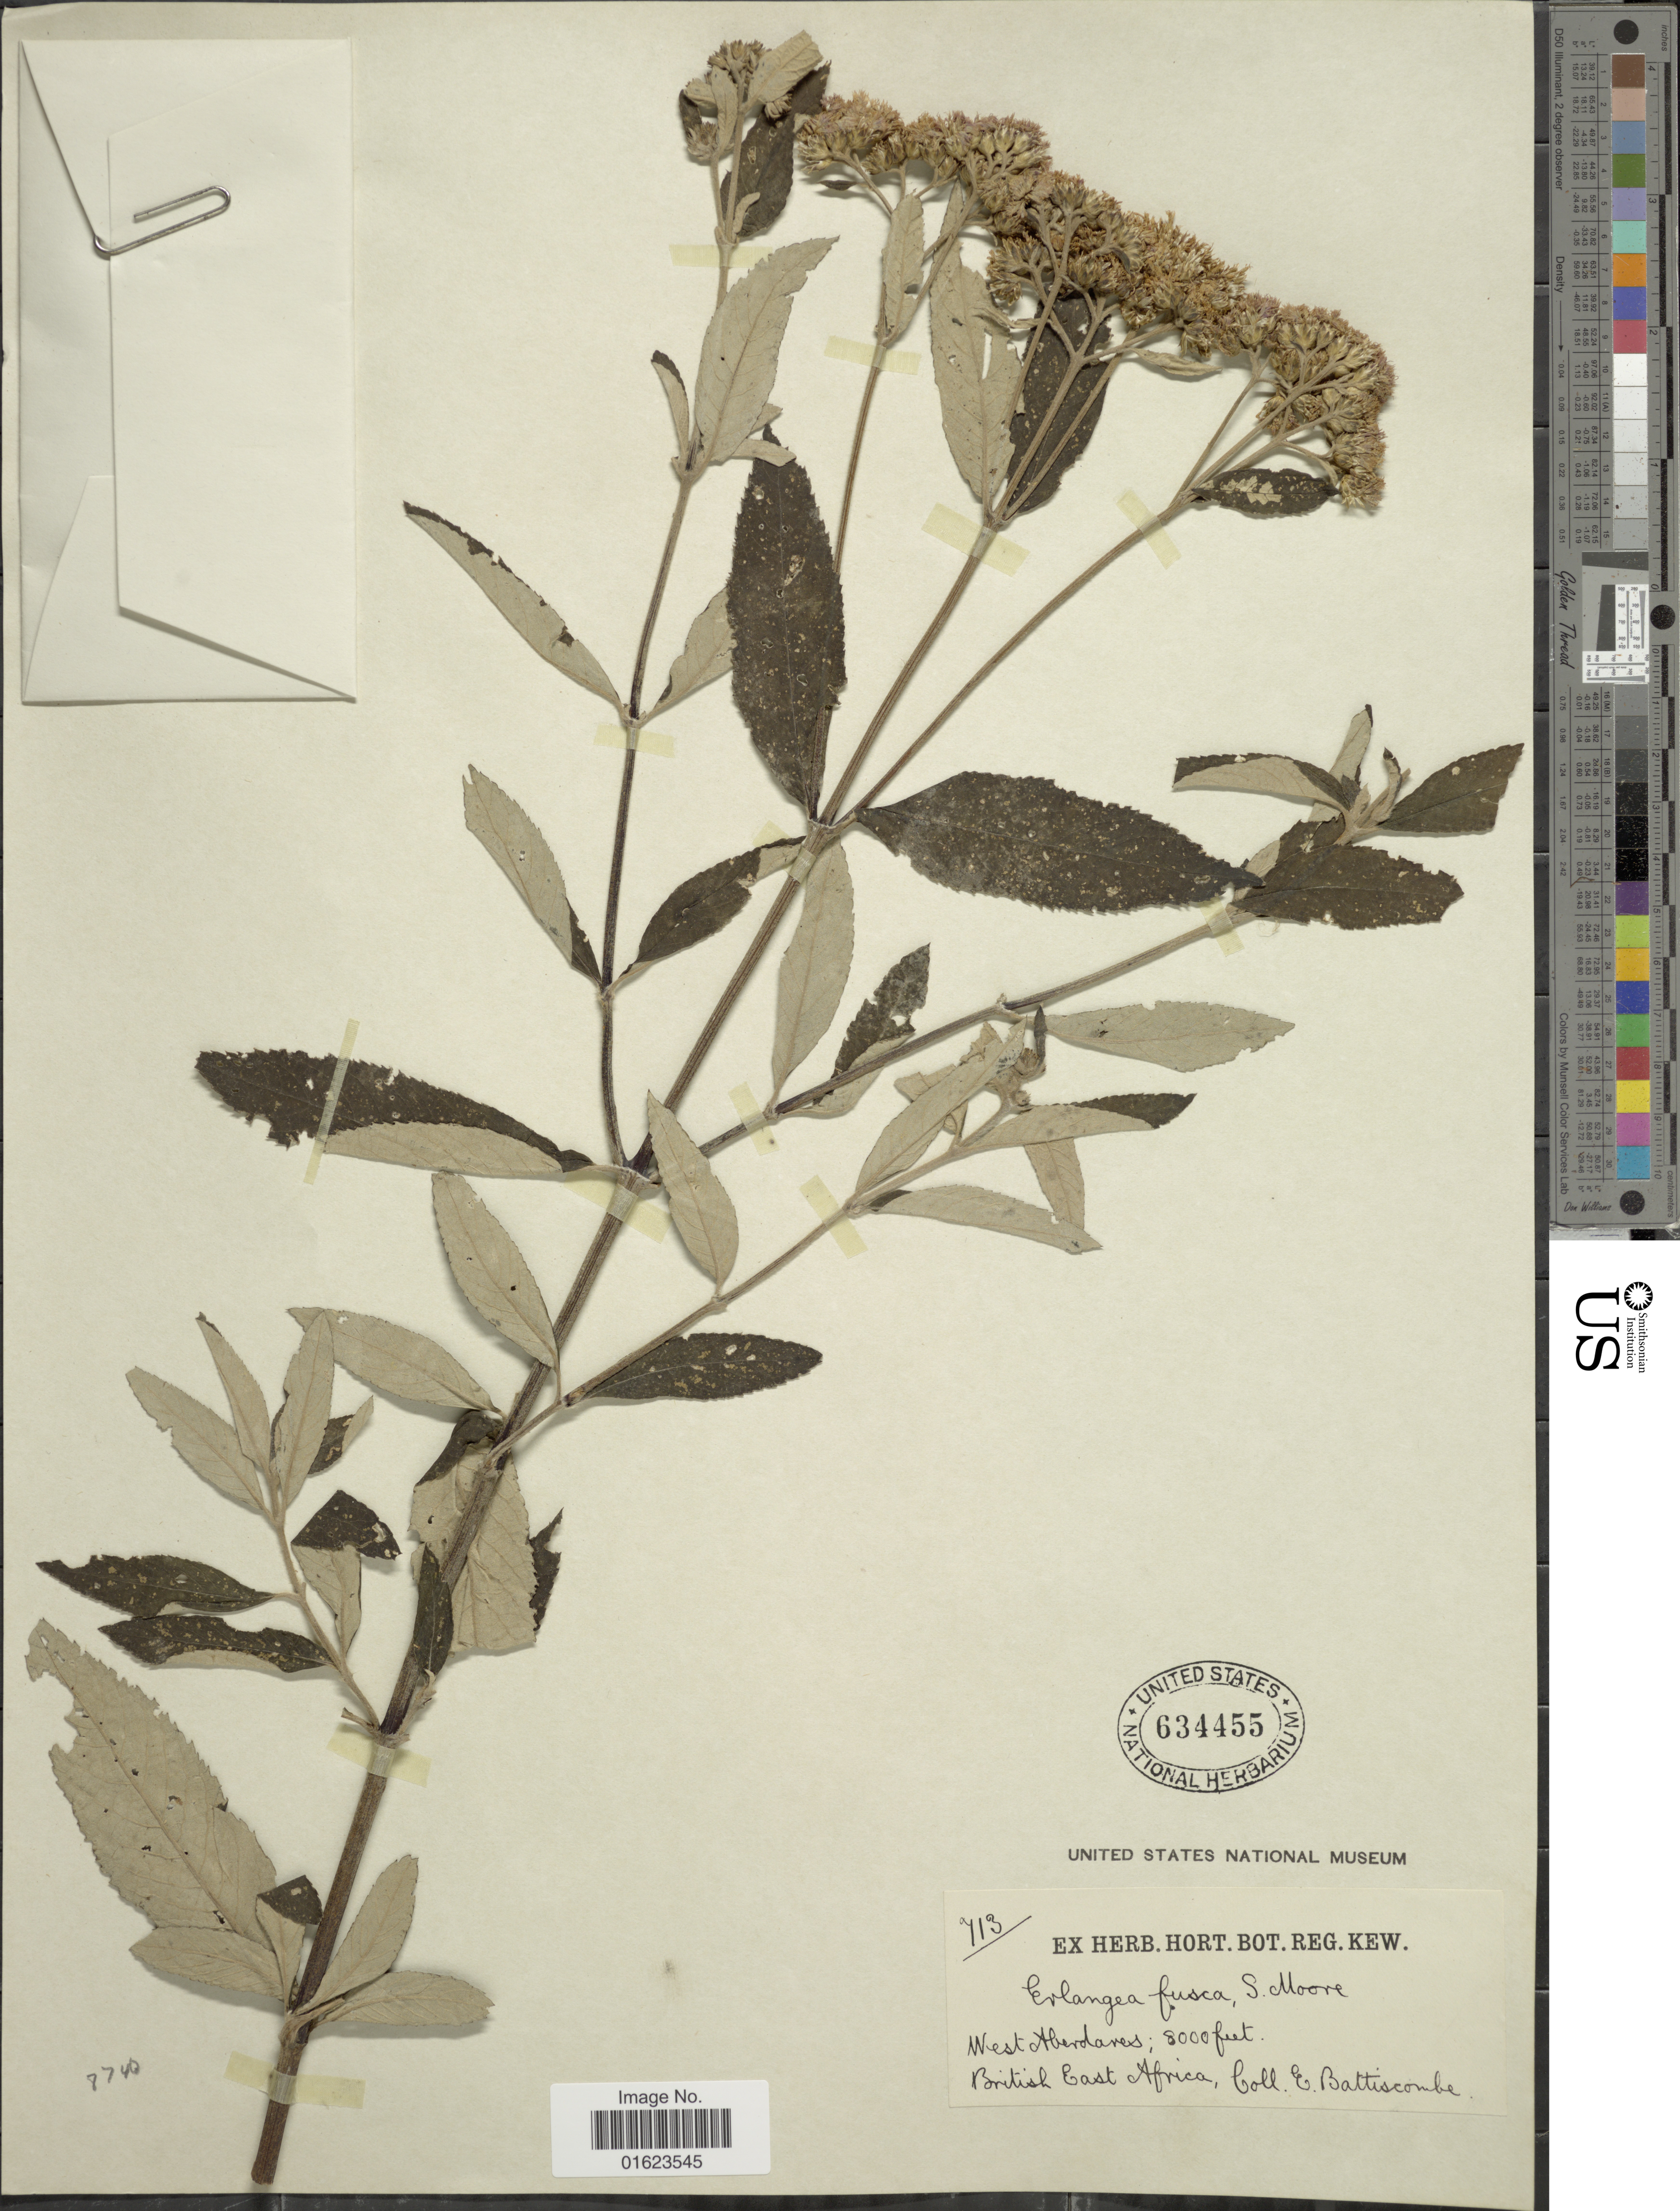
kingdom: Plantae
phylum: Tracheophyta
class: Magnoliopsida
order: Asterales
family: Asteraceae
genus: Bothriocline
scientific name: Bothriocline fusca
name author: (S. Moore) M.G. Gilbert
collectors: E. Battiscombe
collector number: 713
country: Kenya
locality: West Aberdares, British East Africa.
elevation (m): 2438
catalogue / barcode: US 634455